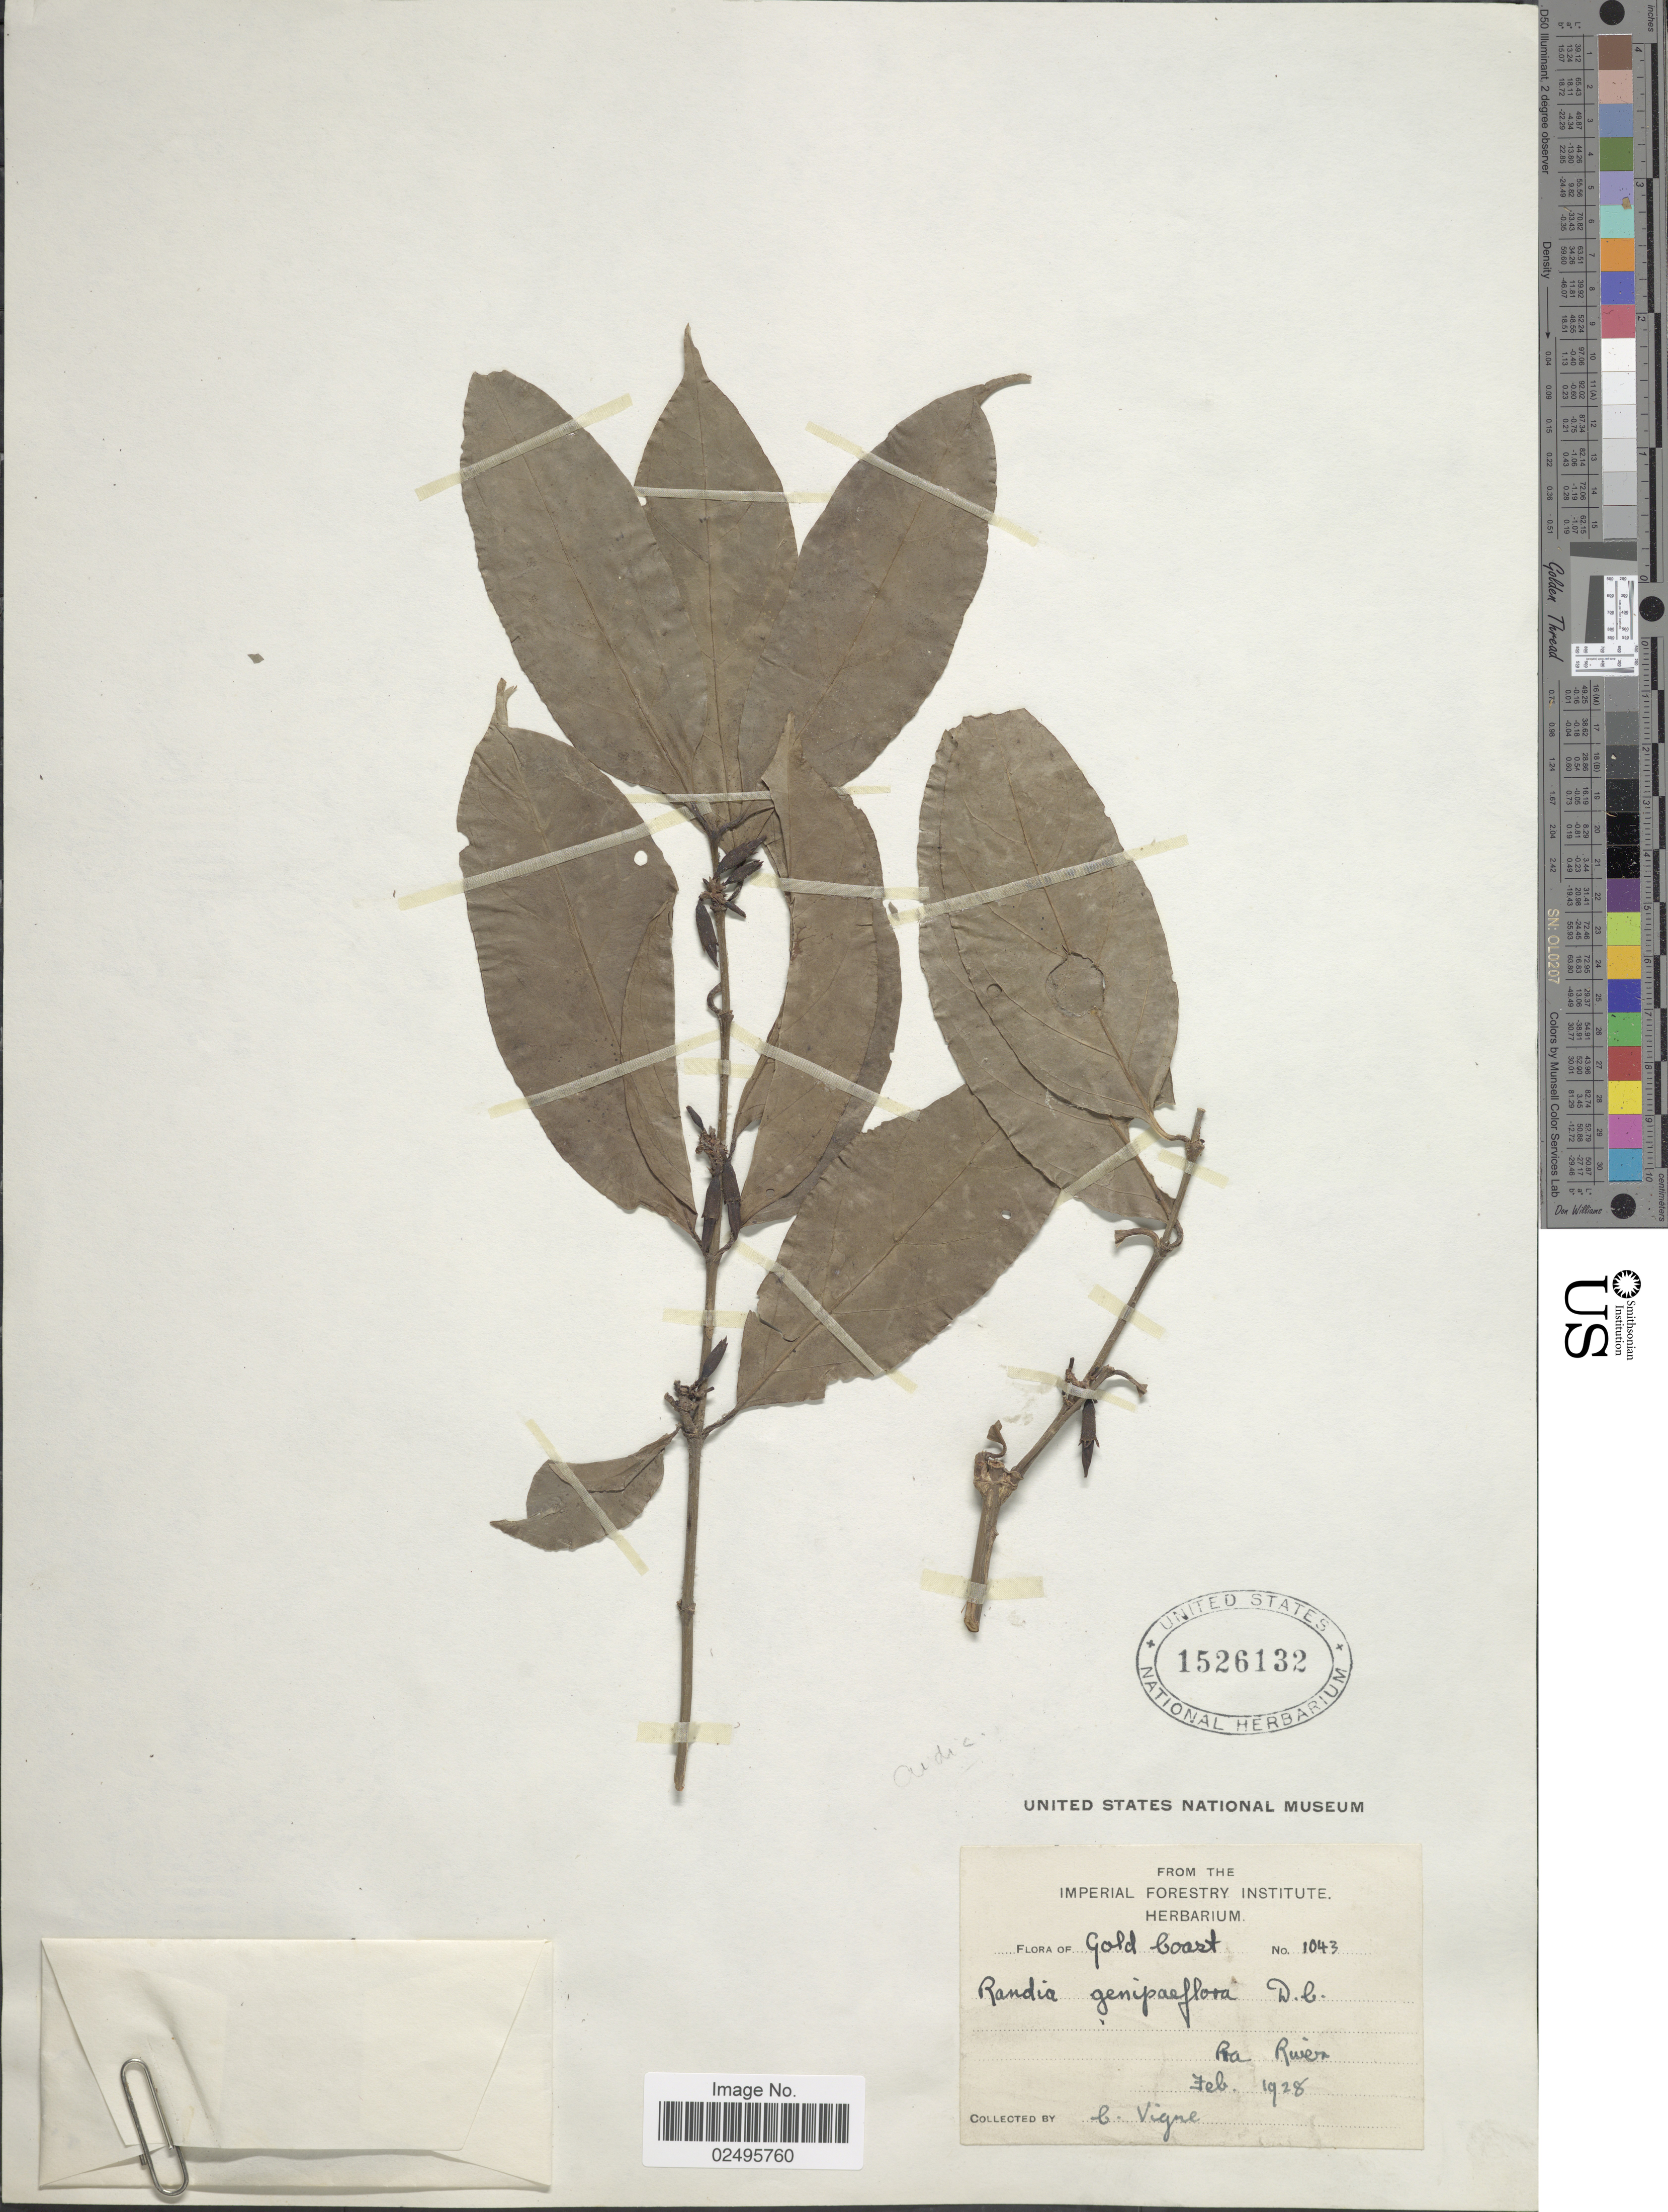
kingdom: Plantae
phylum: Tracheophyta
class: Magnoliopsida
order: Gentianales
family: Rubiaceae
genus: Aidia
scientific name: Aidia genipiflora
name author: (DC.) Dandy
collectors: C. Vigne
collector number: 1043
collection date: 1928-02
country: Ghana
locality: Gold Coast, Ra River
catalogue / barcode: US 1526132